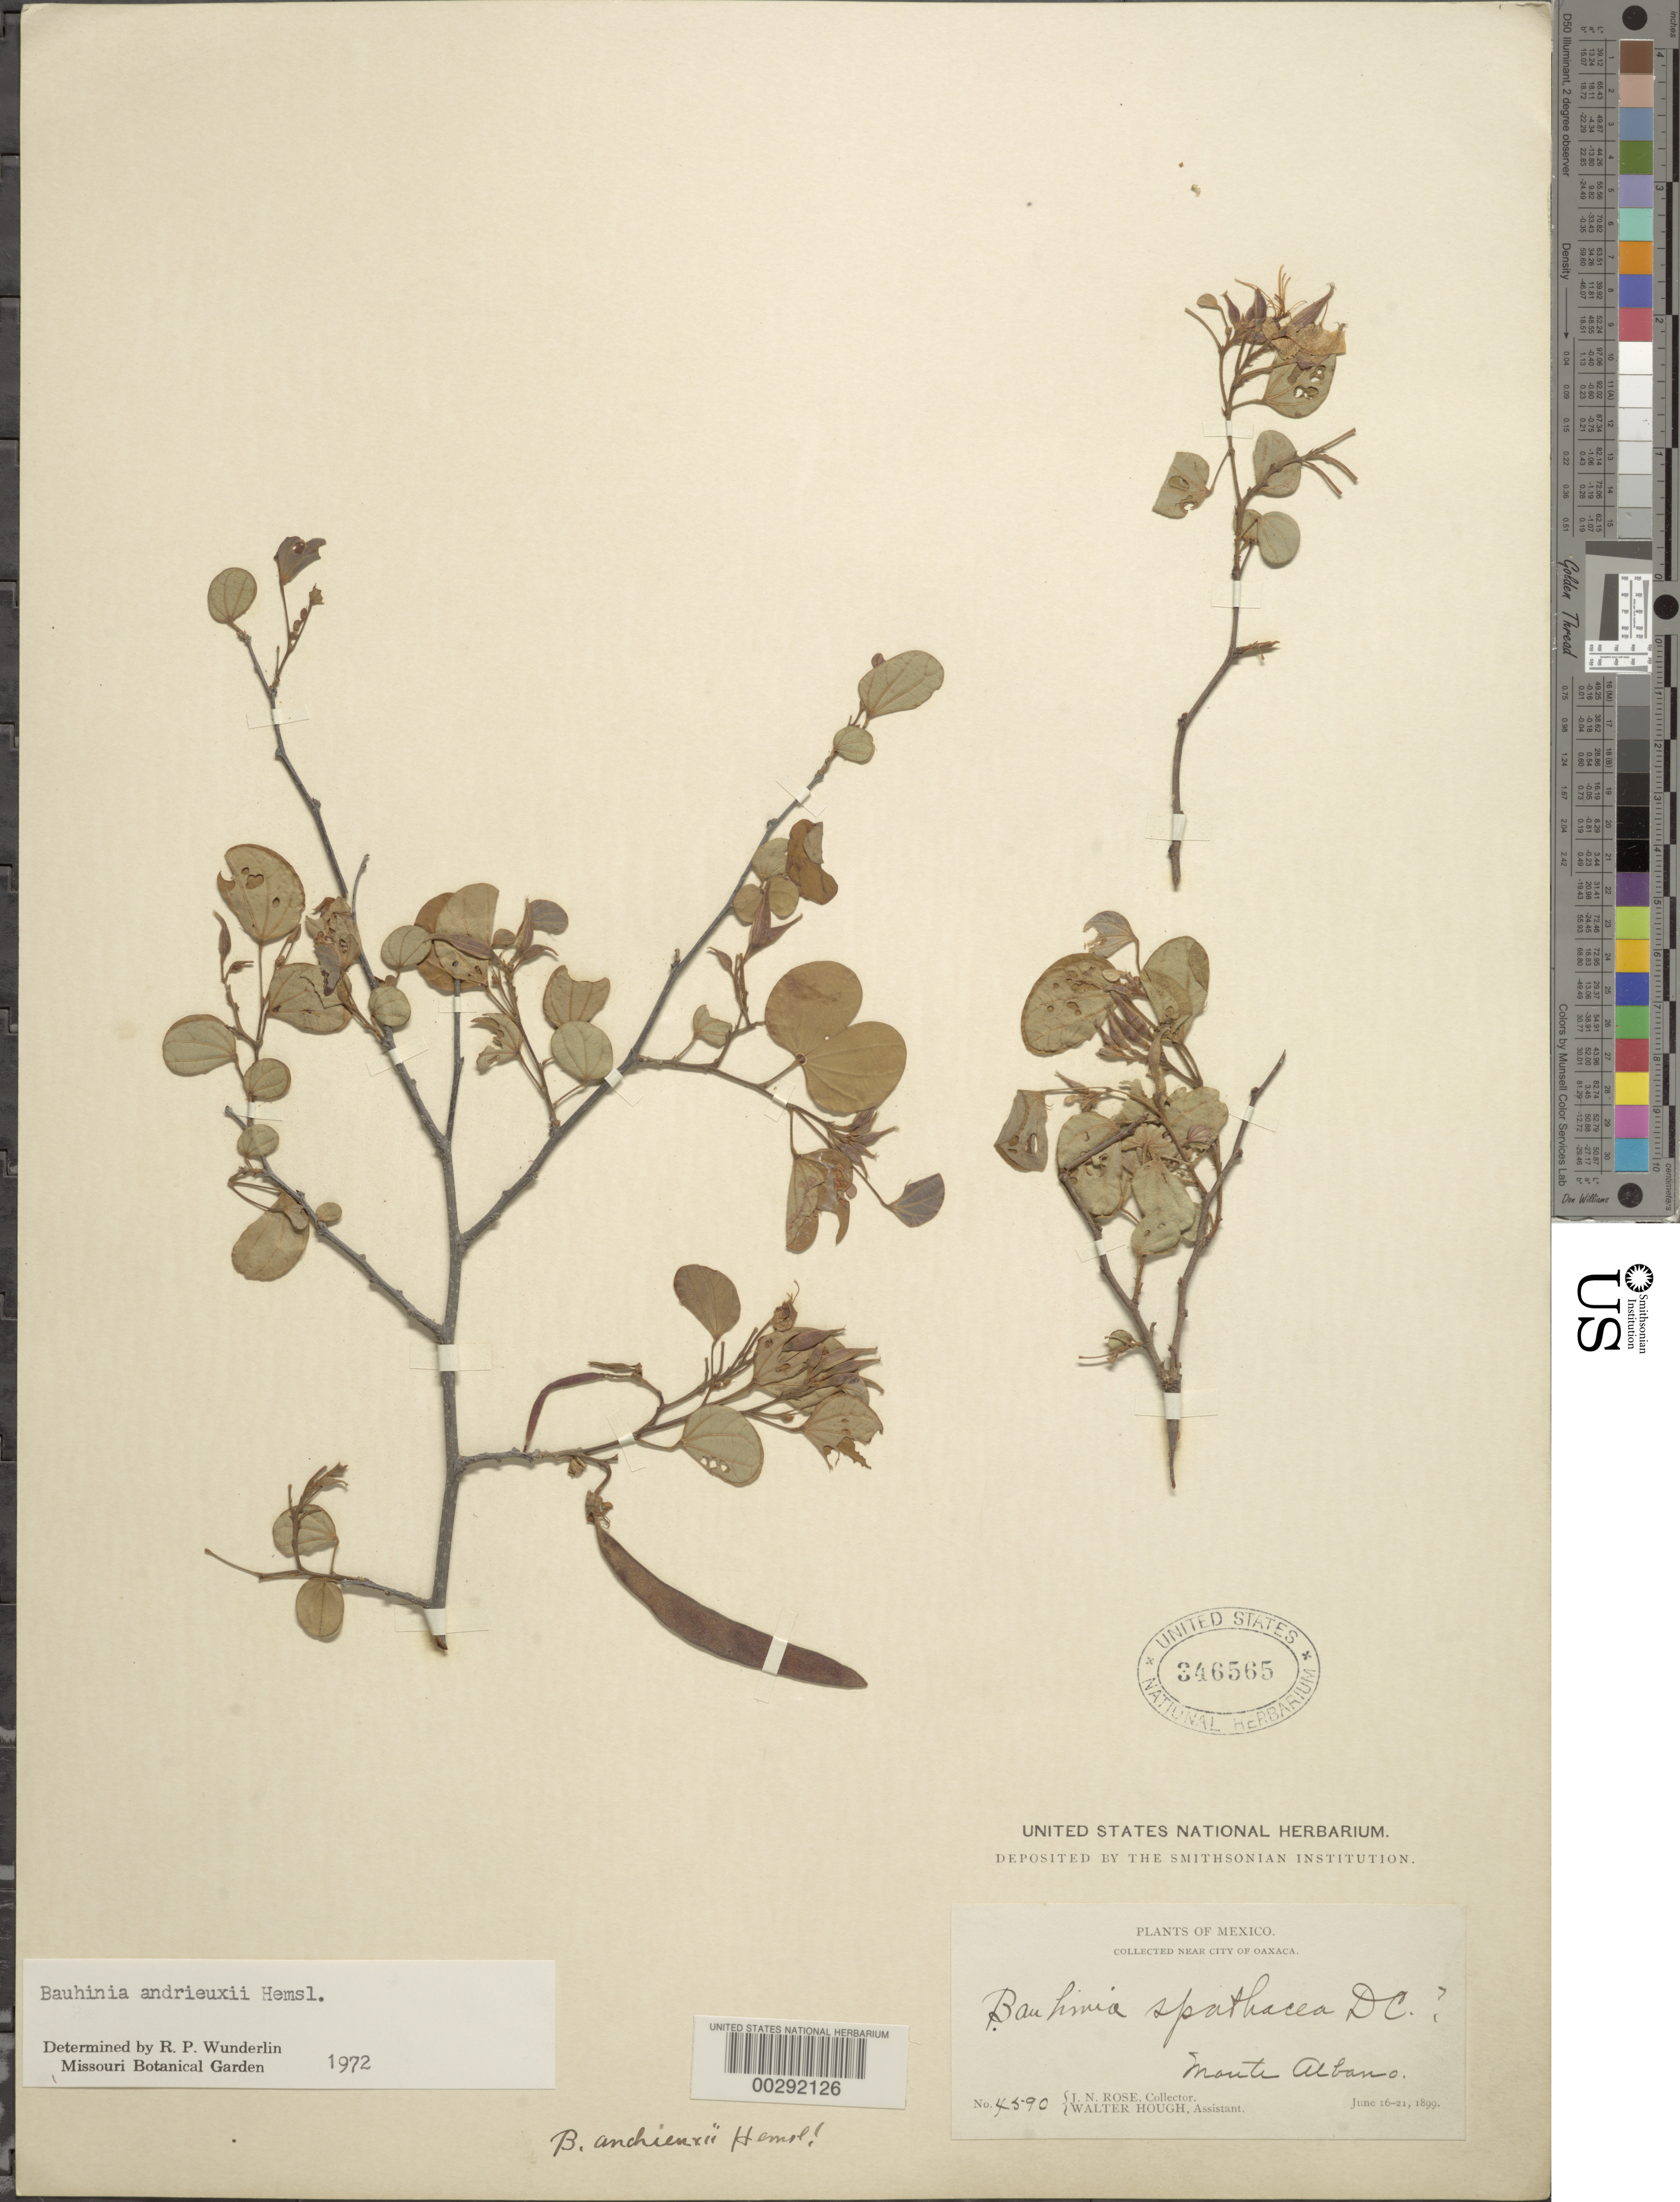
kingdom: Plantae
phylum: Tracheophyta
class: Magnoliopsida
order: Fabales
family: Fabaceae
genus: Bauhinia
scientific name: Bauhinia andrieuxii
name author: Hemsl.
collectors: J. N. Rose & W. Hough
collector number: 4590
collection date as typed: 16 Jun 1899 to 21 Jun 1899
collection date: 1899-06-16/1899-06-21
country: Mexico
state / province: Oaxaca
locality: Monte albano; near the city of Oaxaca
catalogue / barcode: US 346565